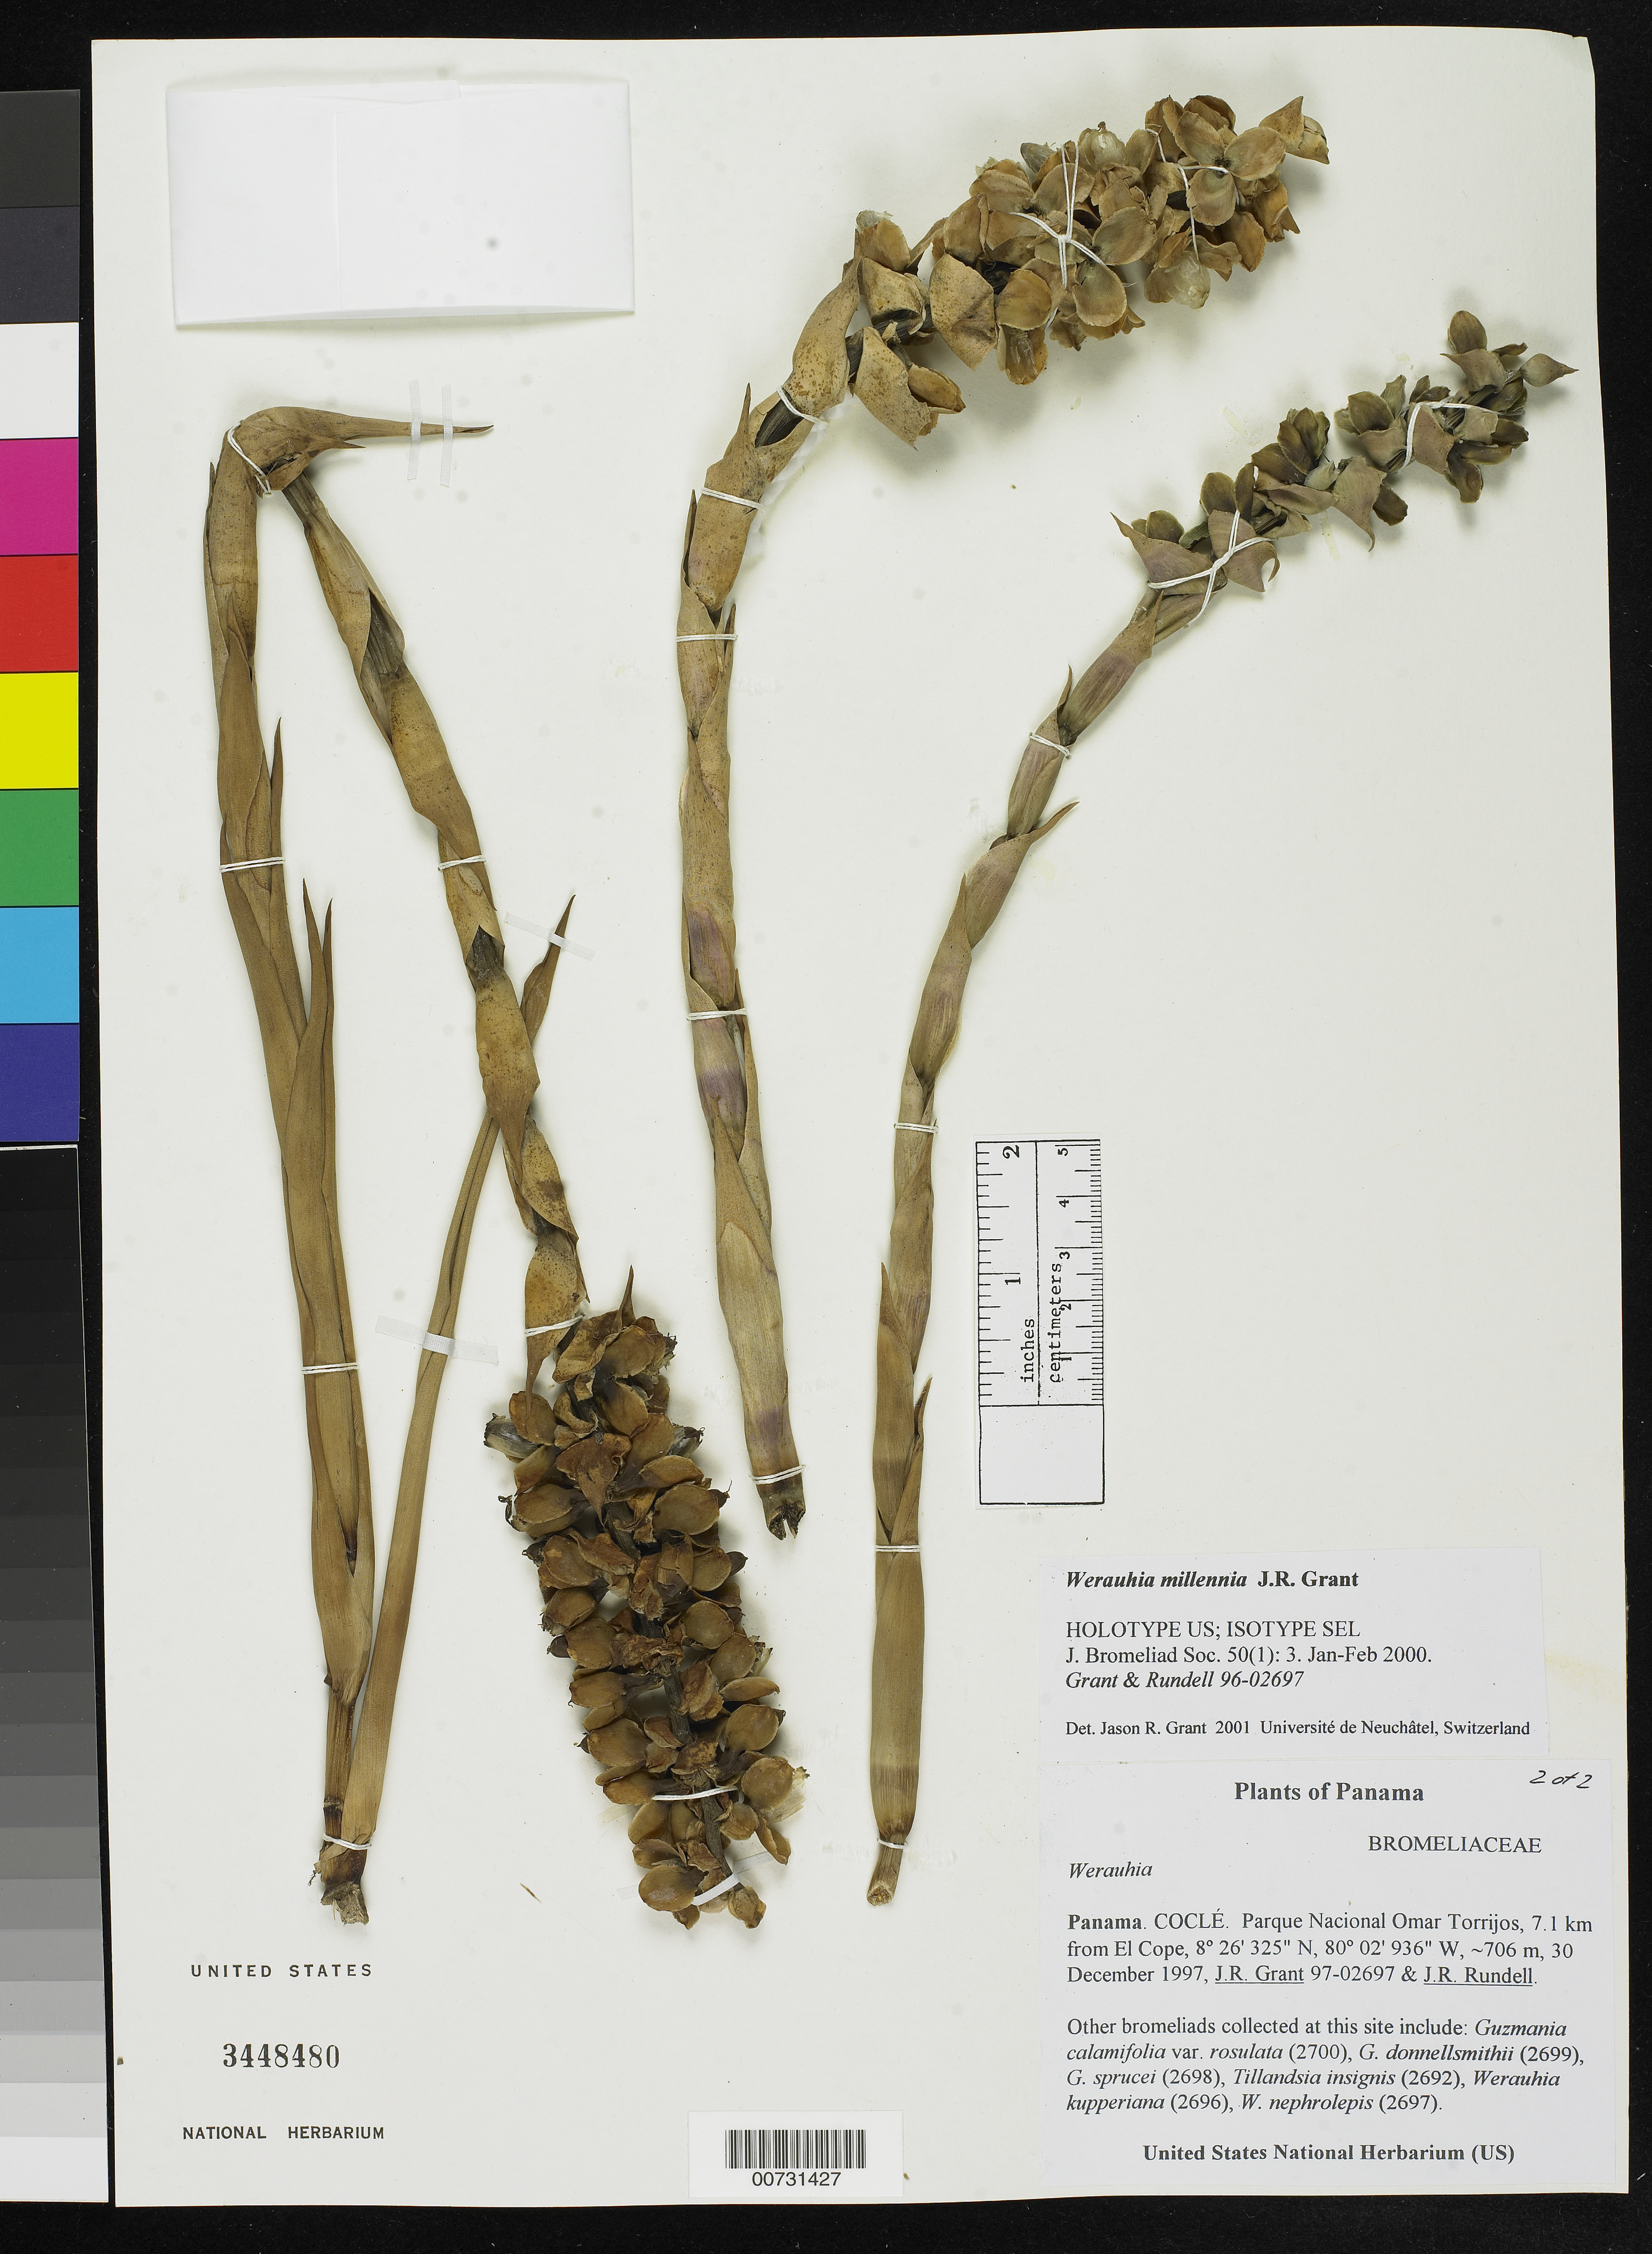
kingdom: Plantae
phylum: Tracheophyta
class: Liliopsida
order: Poales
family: Bromeliaceae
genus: Werauhia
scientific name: Werauhia millennia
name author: J.R. Grant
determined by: Grant, J. R., (SWITZERLAND)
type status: Holotype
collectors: J. R. Grant & J. R. Rundell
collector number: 97-02697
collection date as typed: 30 Dec 1997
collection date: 1997-12-30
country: Panama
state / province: Coclé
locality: Parque Nacional Omar Torrijos, 7.1 km from El Cope.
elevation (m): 706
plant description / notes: Sheet 2 of holotype mounted on 2 sheets.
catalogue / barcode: US 3448480